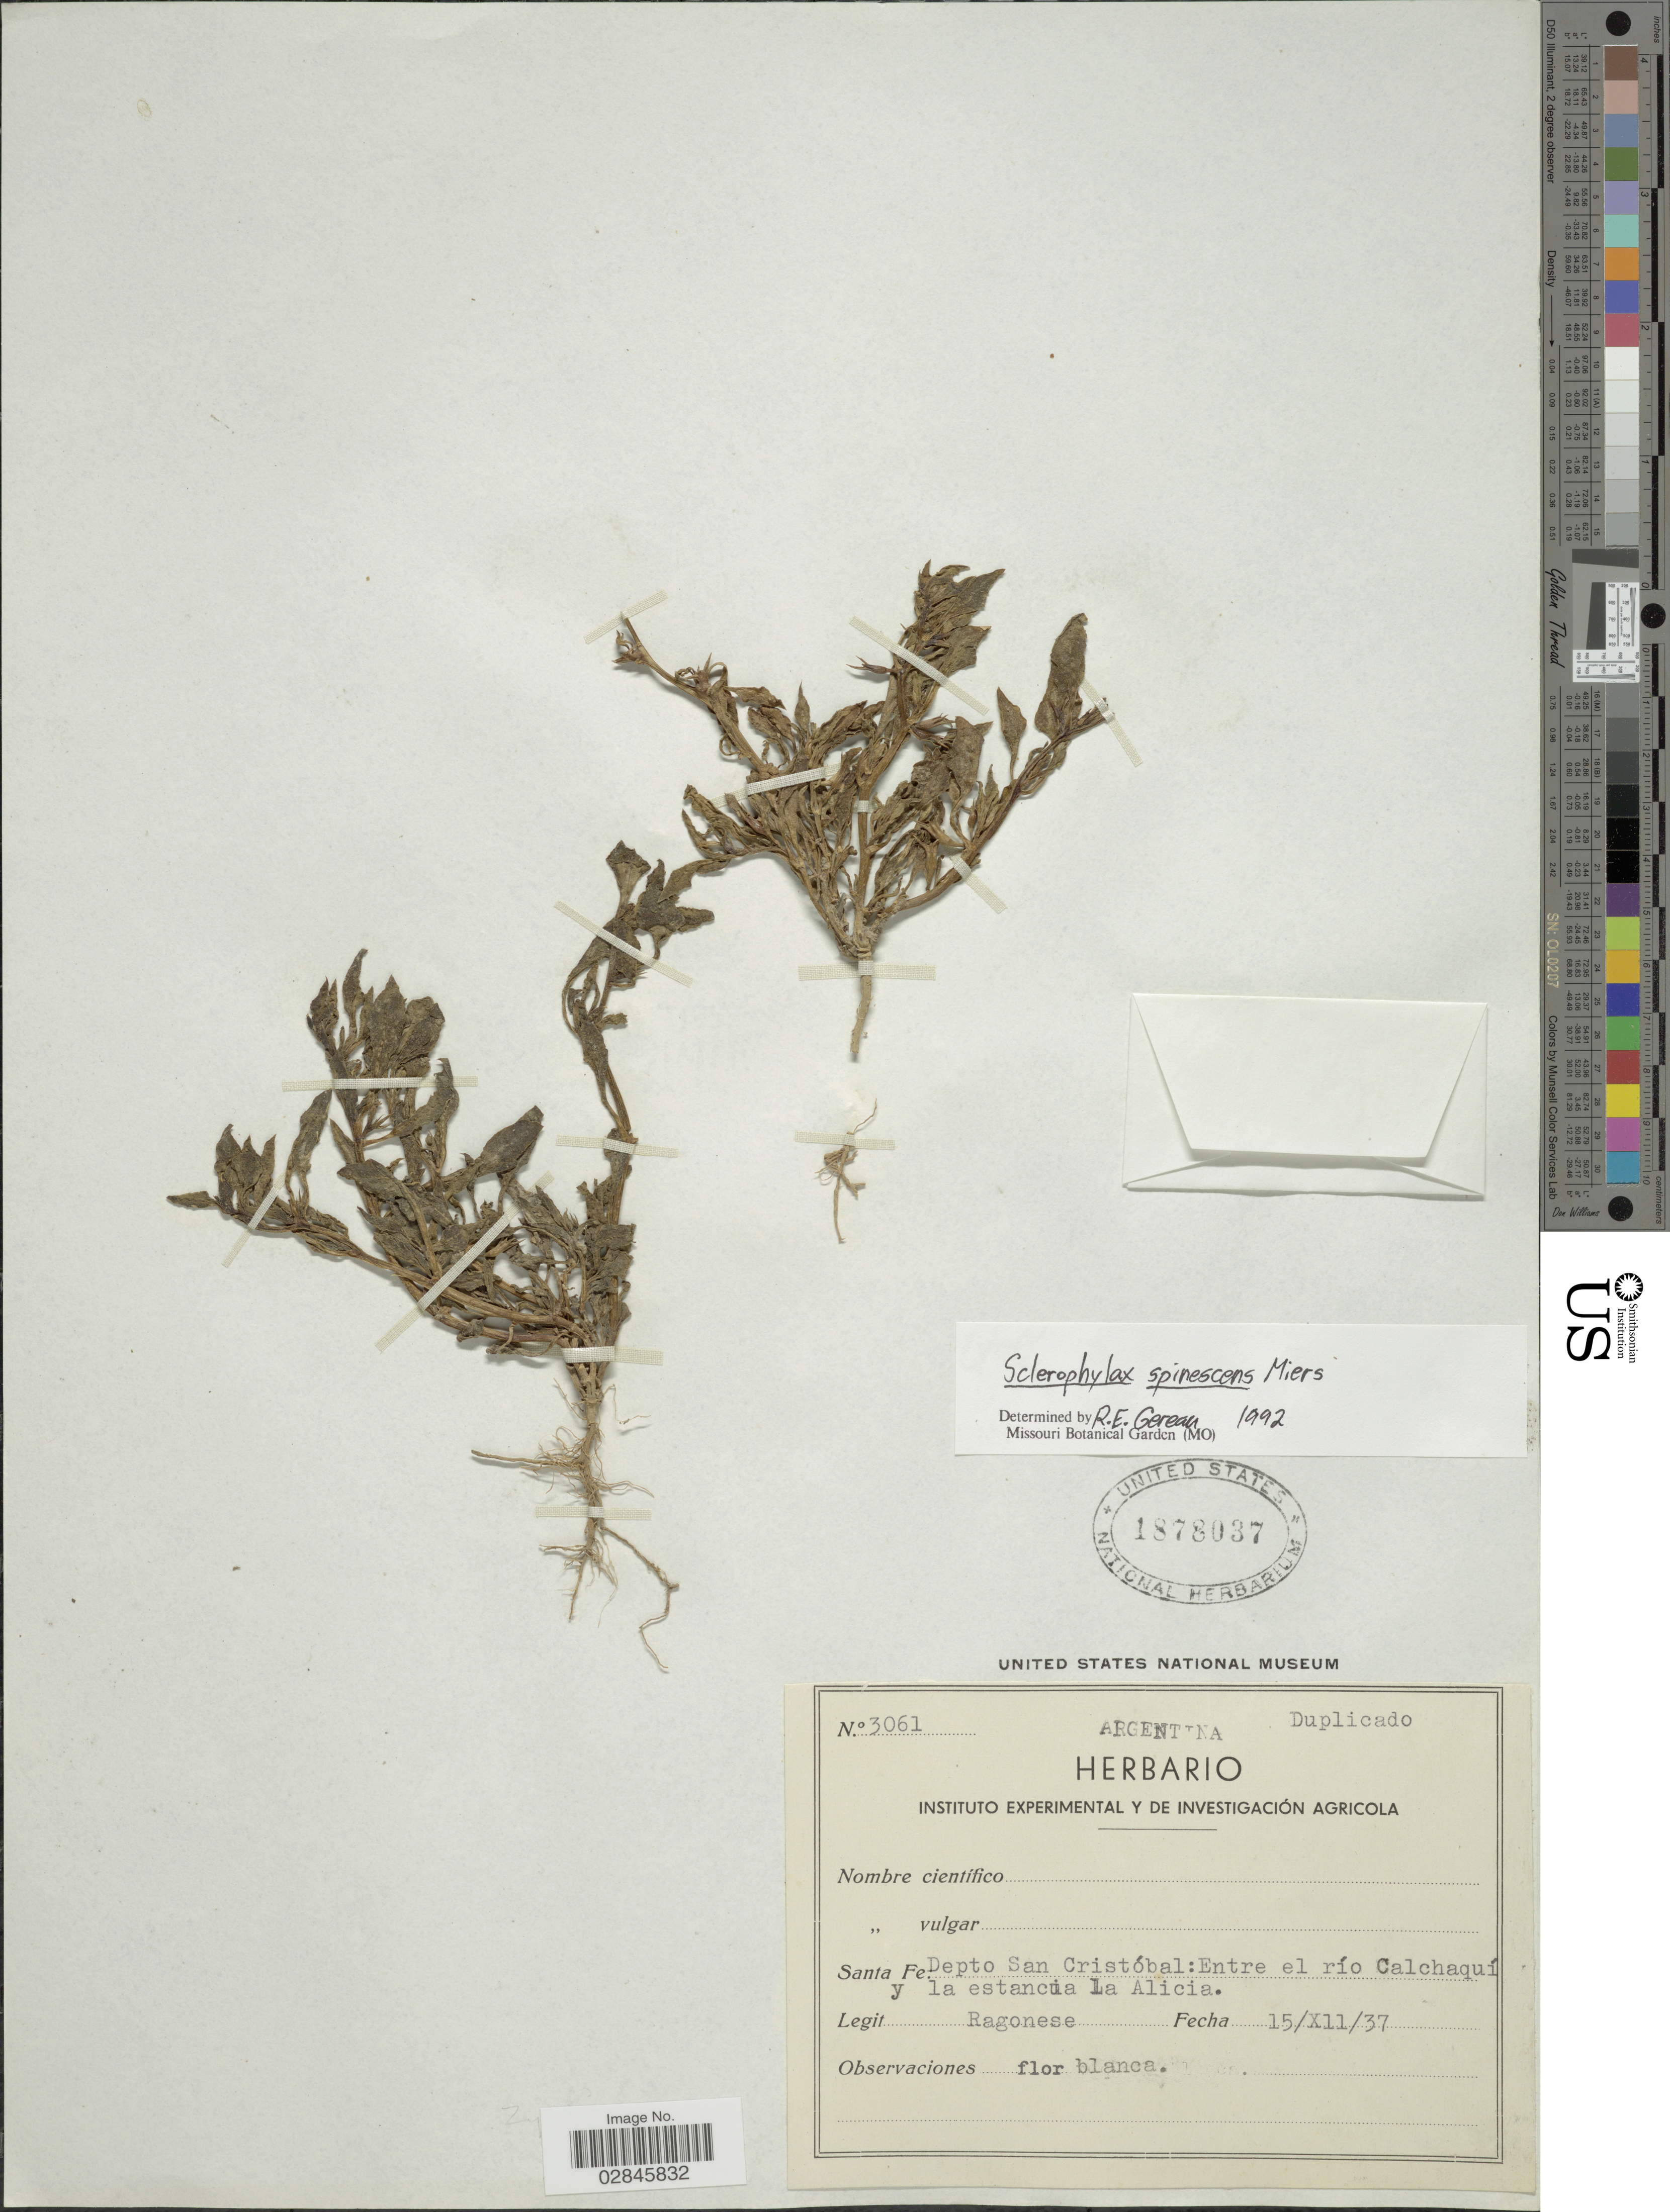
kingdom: Plantae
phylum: Tracheophyta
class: Magnoliopsida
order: Solanales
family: Solanaceae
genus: Sclerophylax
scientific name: Sclerophylax spinescens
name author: Miers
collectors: Ragonese, --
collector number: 3061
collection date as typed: Transcribed d/m/y: 15/12/37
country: Argentina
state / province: Santa Fe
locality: Depto San Cristóbal: Entre el río Calchaquí y la estancia La Alicia.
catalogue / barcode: US 1878037